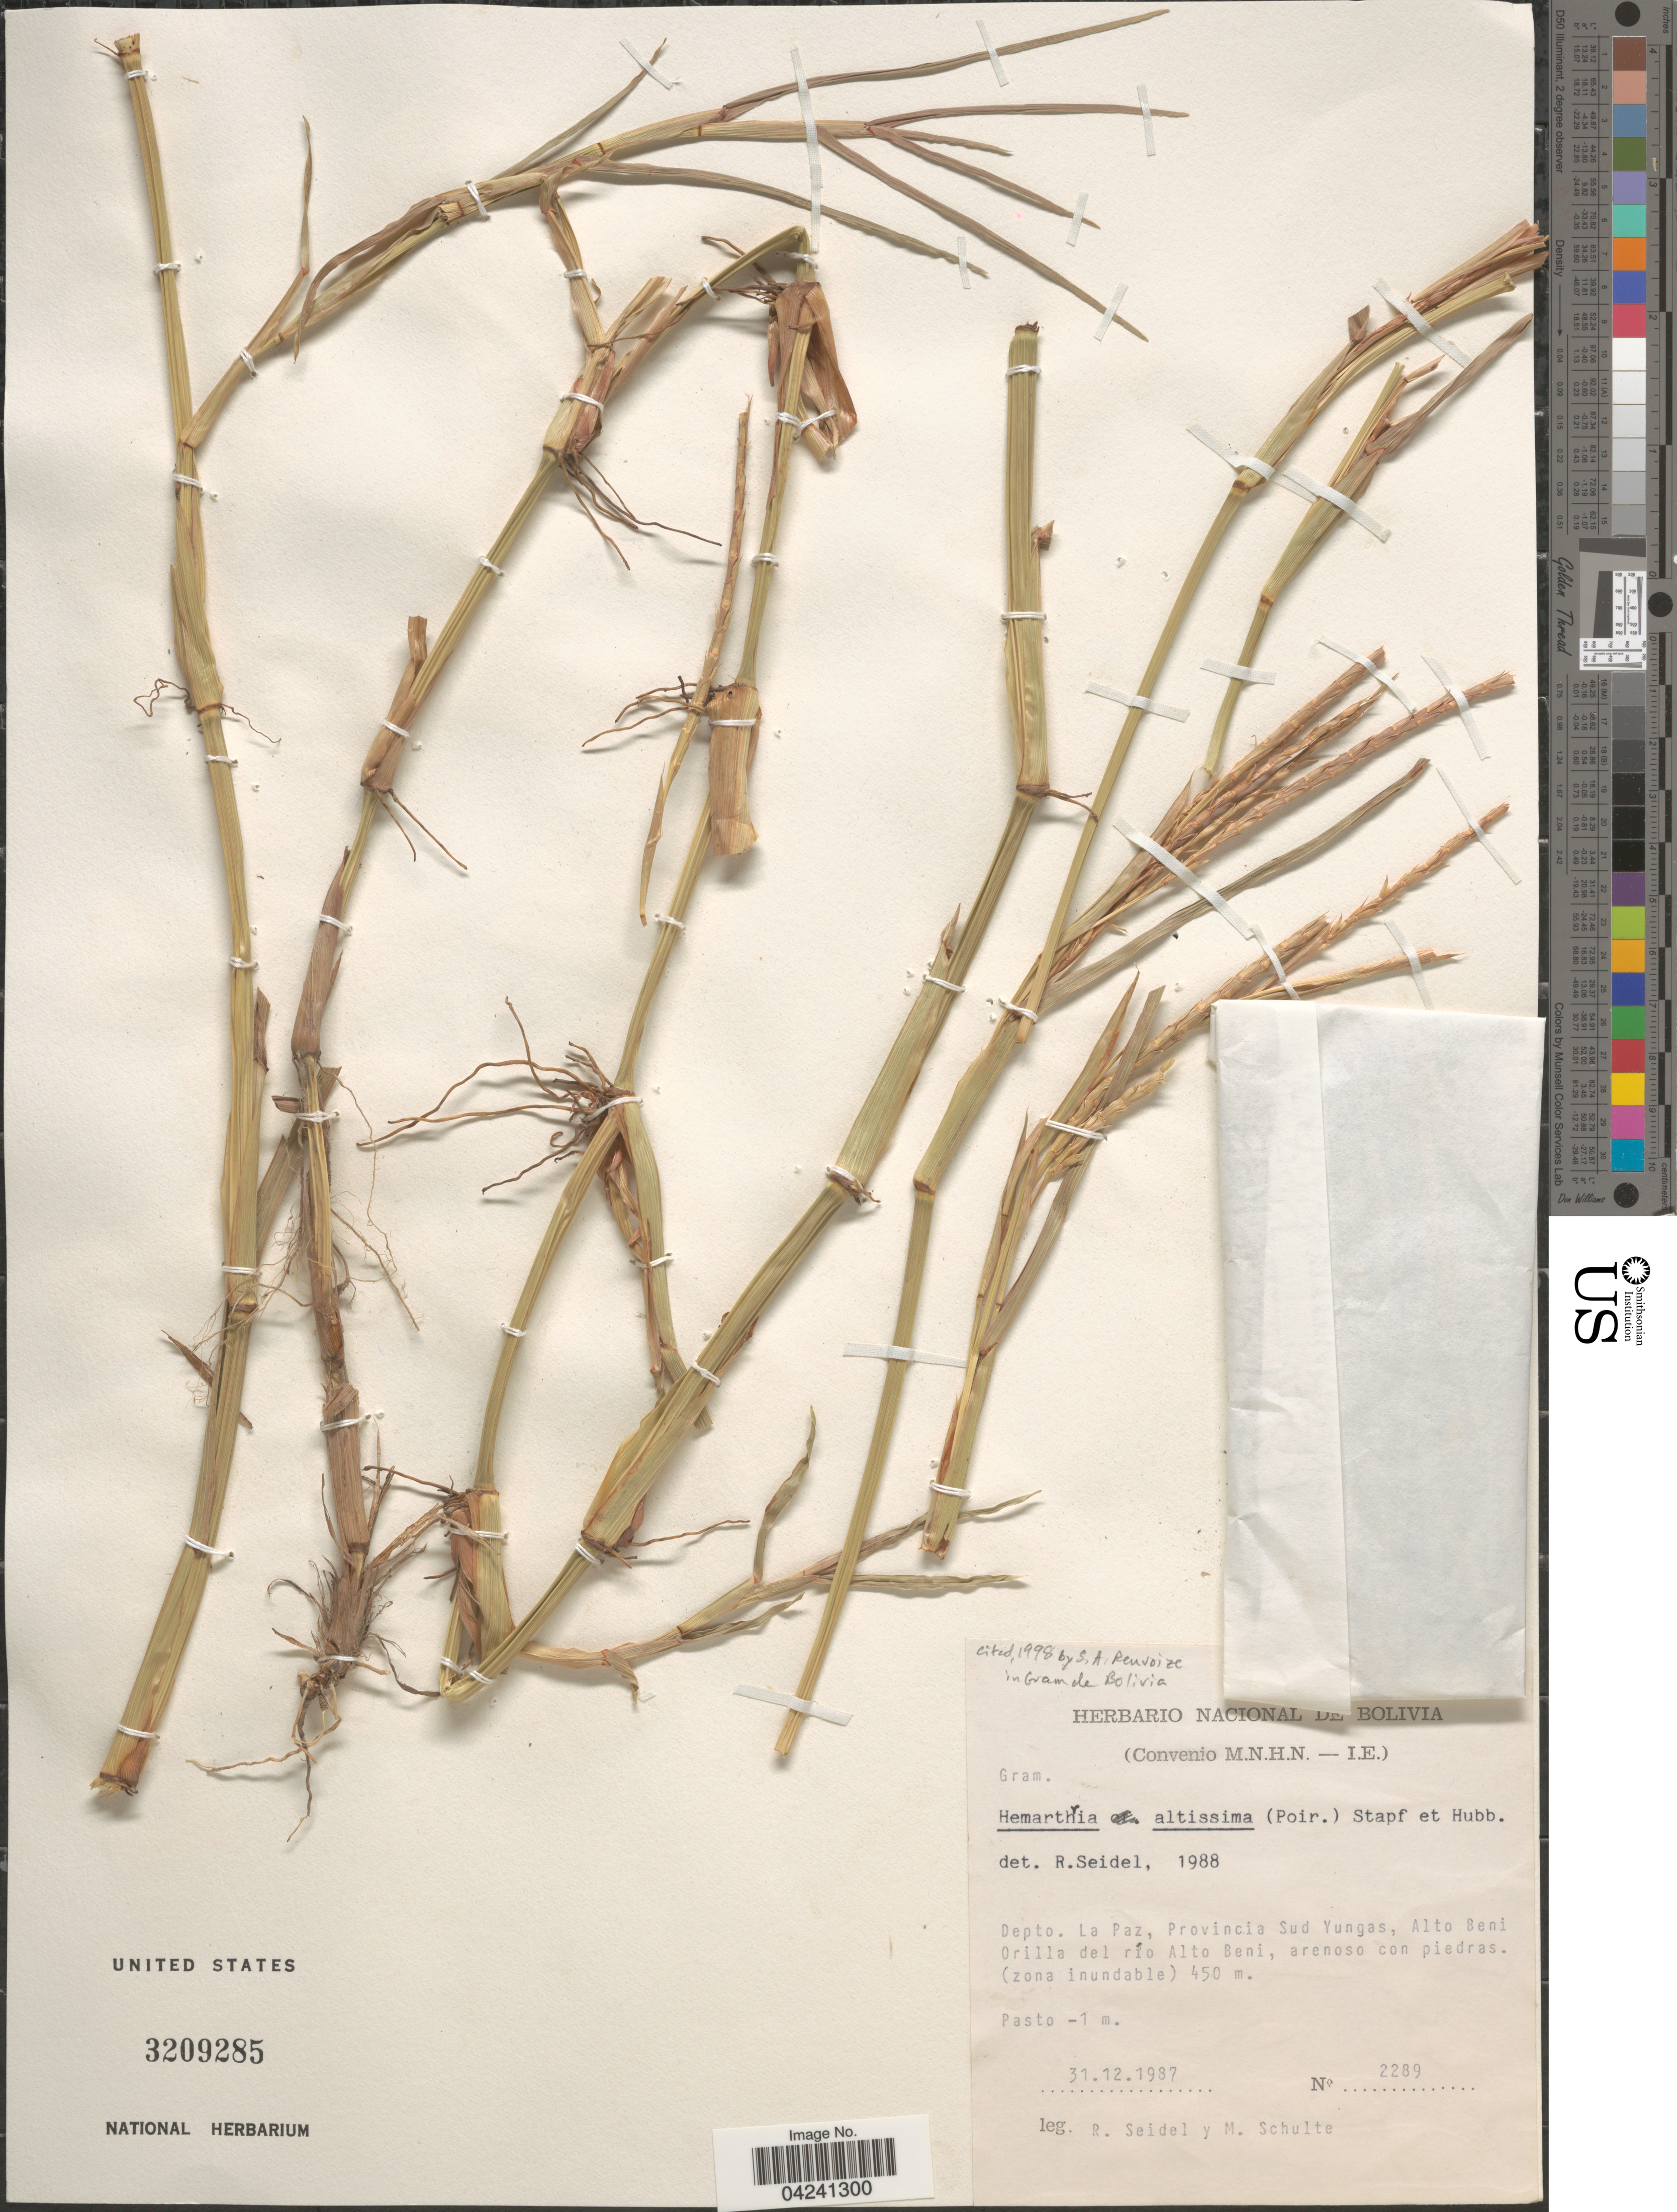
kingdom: Plantae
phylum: Tracheophyta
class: Liliopsida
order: Poales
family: Poaceae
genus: Hemarthria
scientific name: Hemarthria altissima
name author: (Poir.) Stapf & C. E. Hubb.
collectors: R. Seidel & M. Schulte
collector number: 2289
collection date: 1987-12-31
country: Bolivia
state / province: La Paz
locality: Depto. La Paz, Provincia Sud Yungas, Alto Beni. Orilla del río Alto Beni, arenoso con piedras.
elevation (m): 450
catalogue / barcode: US 3209285